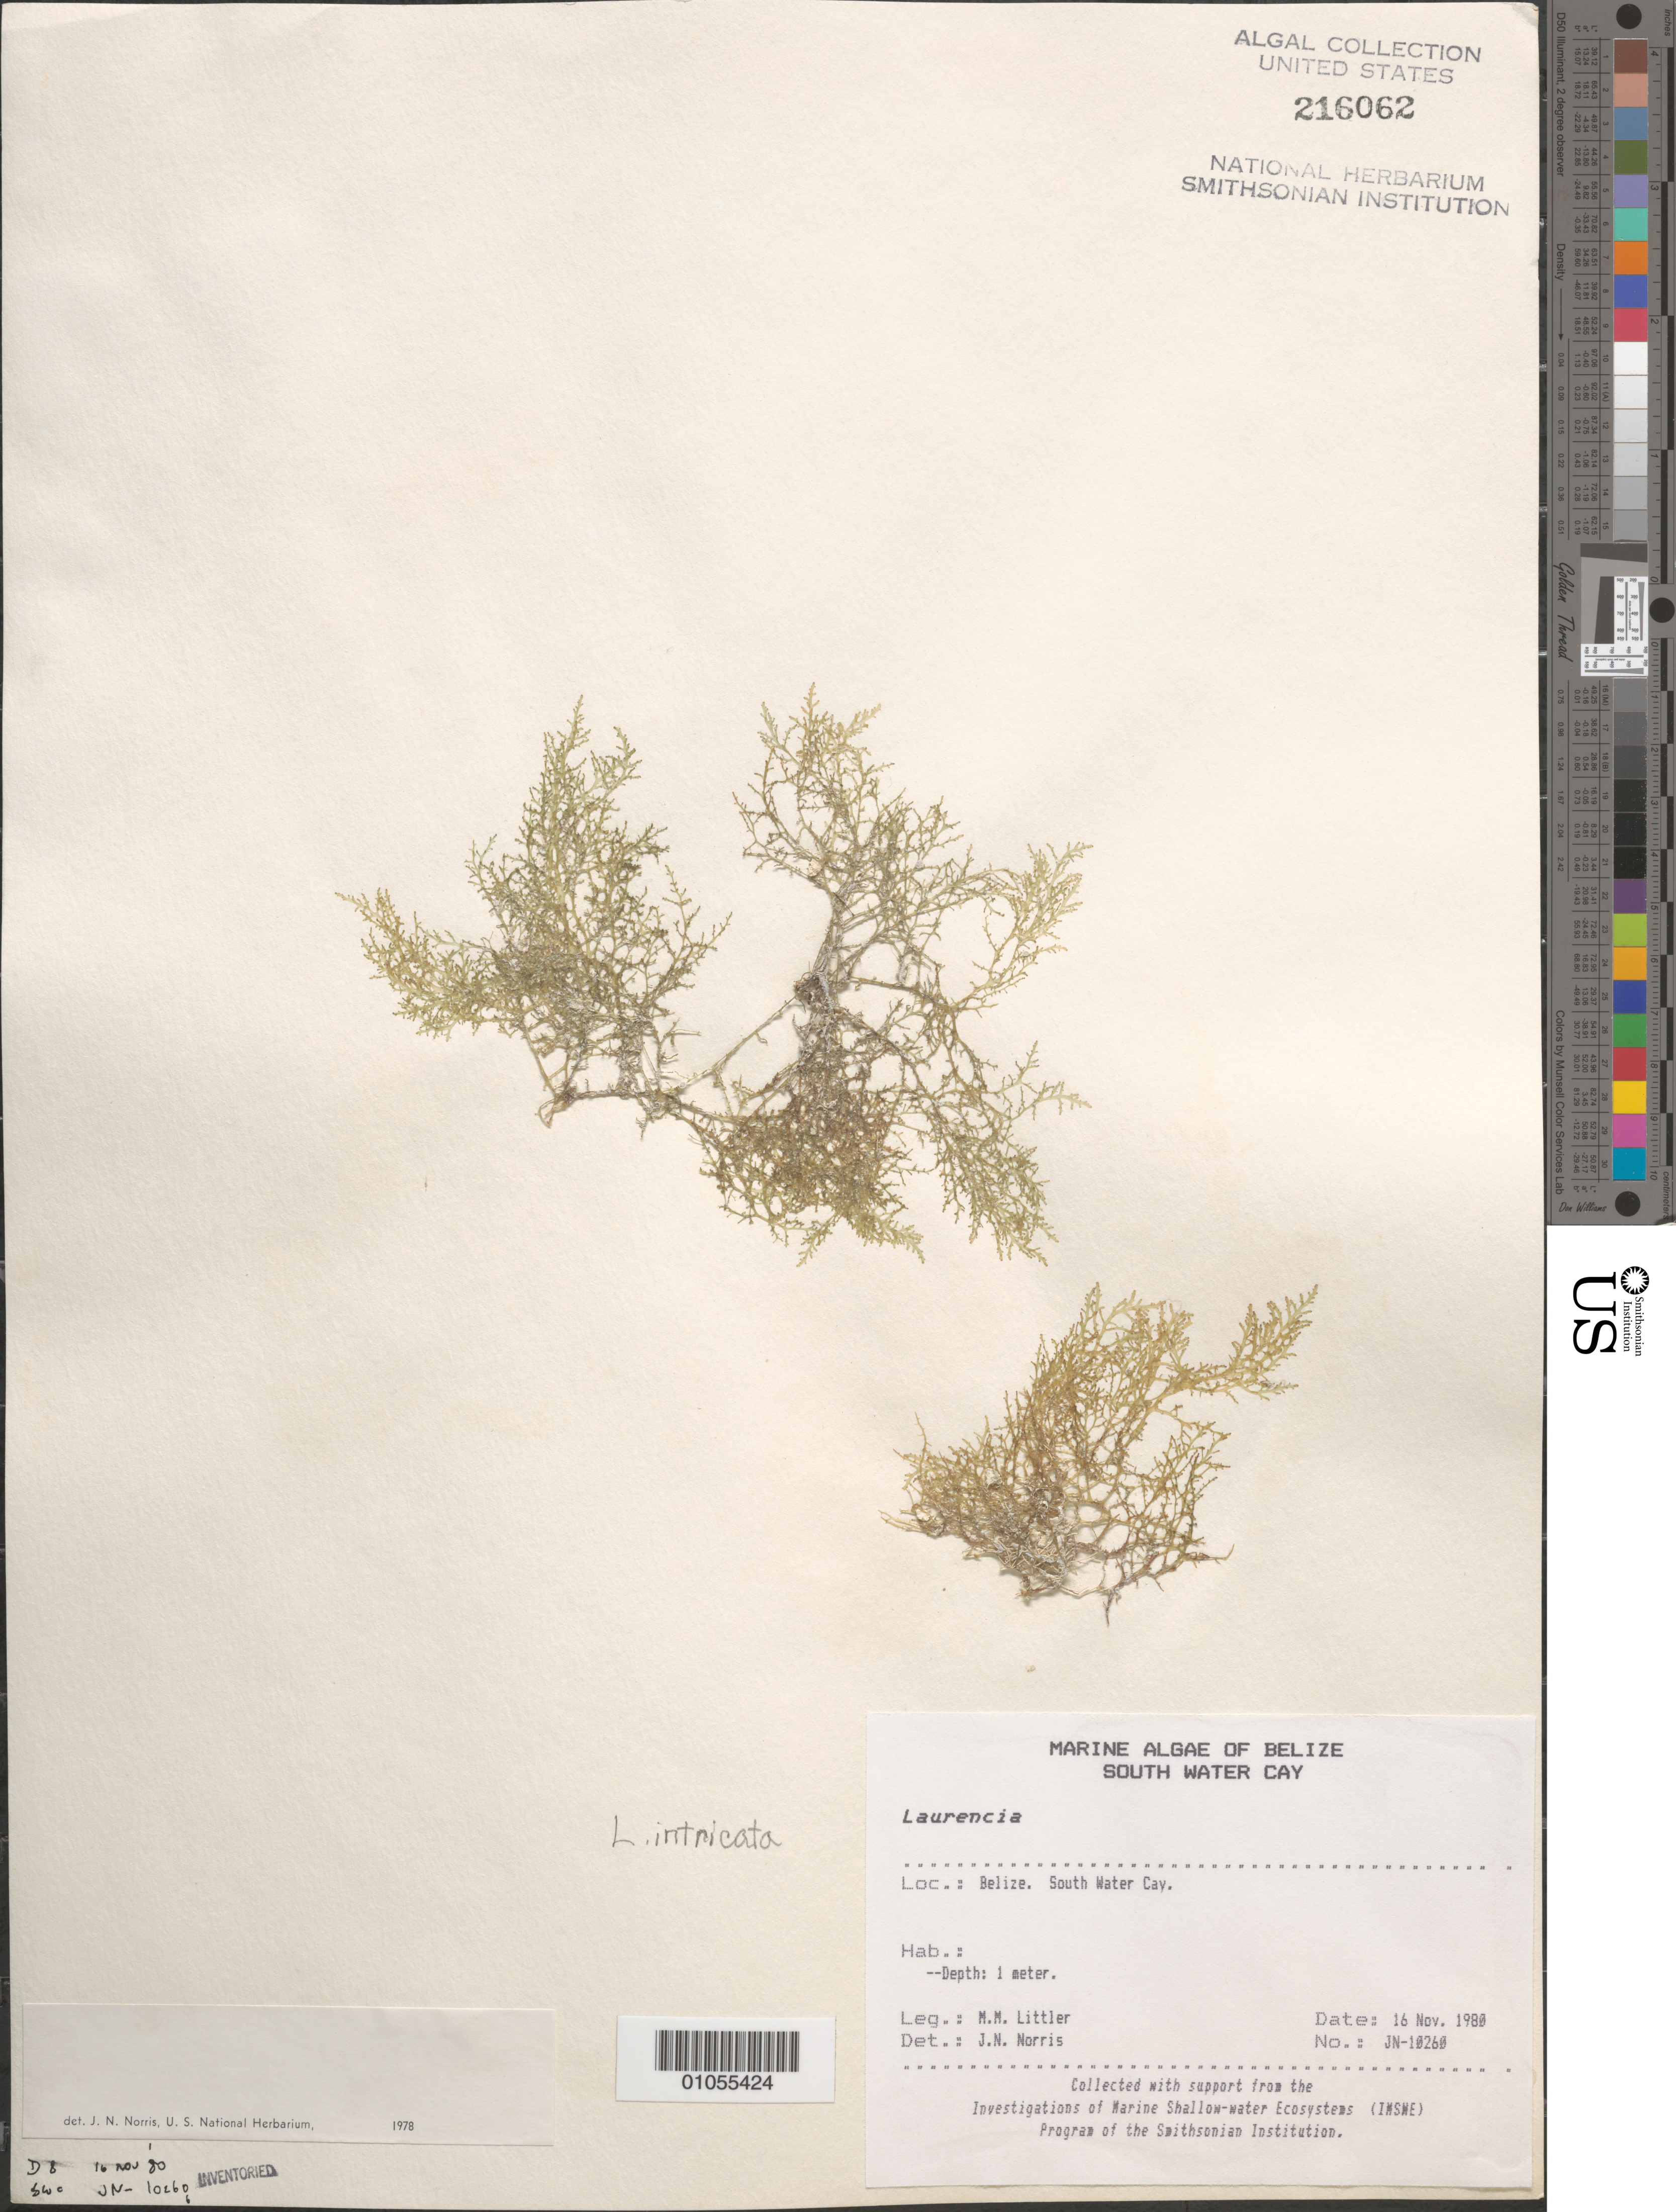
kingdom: Plantae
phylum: Rhodophyta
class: Florideophyceae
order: Ceramiales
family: Rhodomelaceae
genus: Laurencia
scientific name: Laurencia intricata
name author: J.V.Lamouroux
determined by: Norris, James N.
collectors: M. M. Littler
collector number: JN-10260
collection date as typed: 16 Nov 1980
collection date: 1980-11-16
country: Belize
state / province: Stann Creek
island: South Water Cay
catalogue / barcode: US 216062